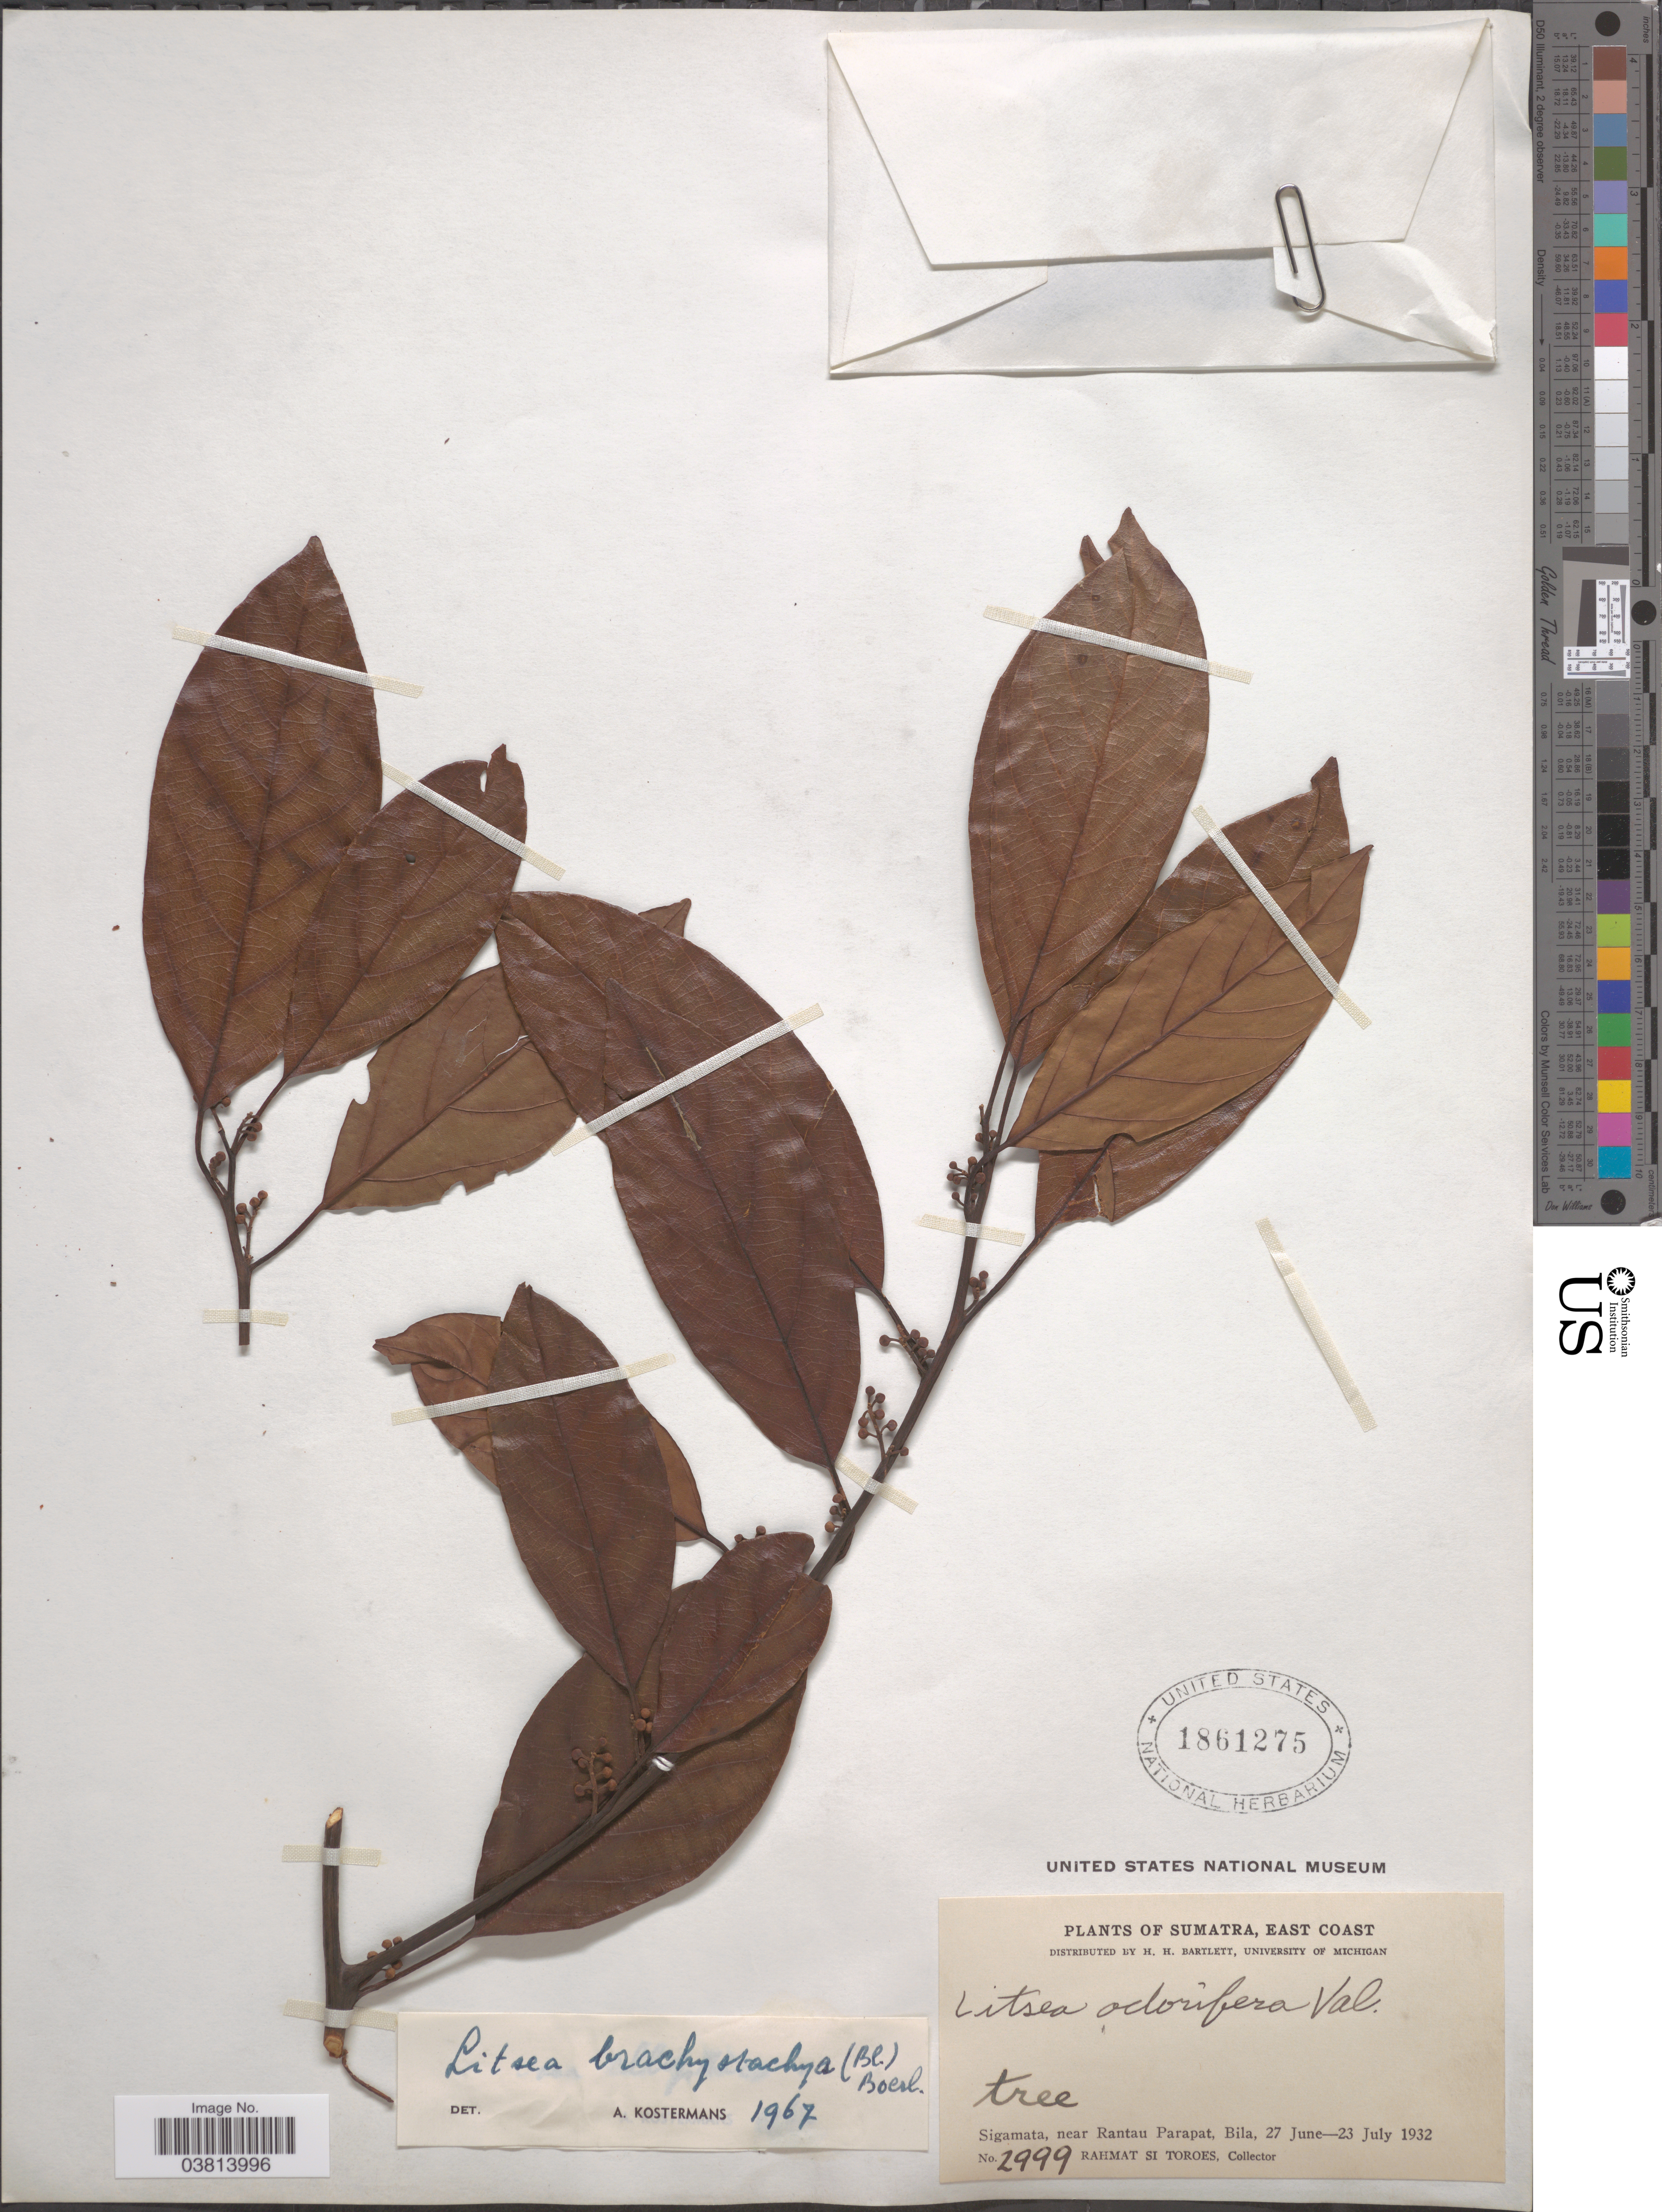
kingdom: Plantae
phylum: Tracheophyta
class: Magnoliopsida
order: Laurales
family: Lauraceae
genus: Litsea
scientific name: Litsea brachystachya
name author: Boerl.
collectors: Rahmat Si Boeea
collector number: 2999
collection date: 1932-06-27/1932-07-23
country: Indonesia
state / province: Sumatra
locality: East Coast. Sigamata, near Rantau Parapat, Bila.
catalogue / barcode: US 1861275